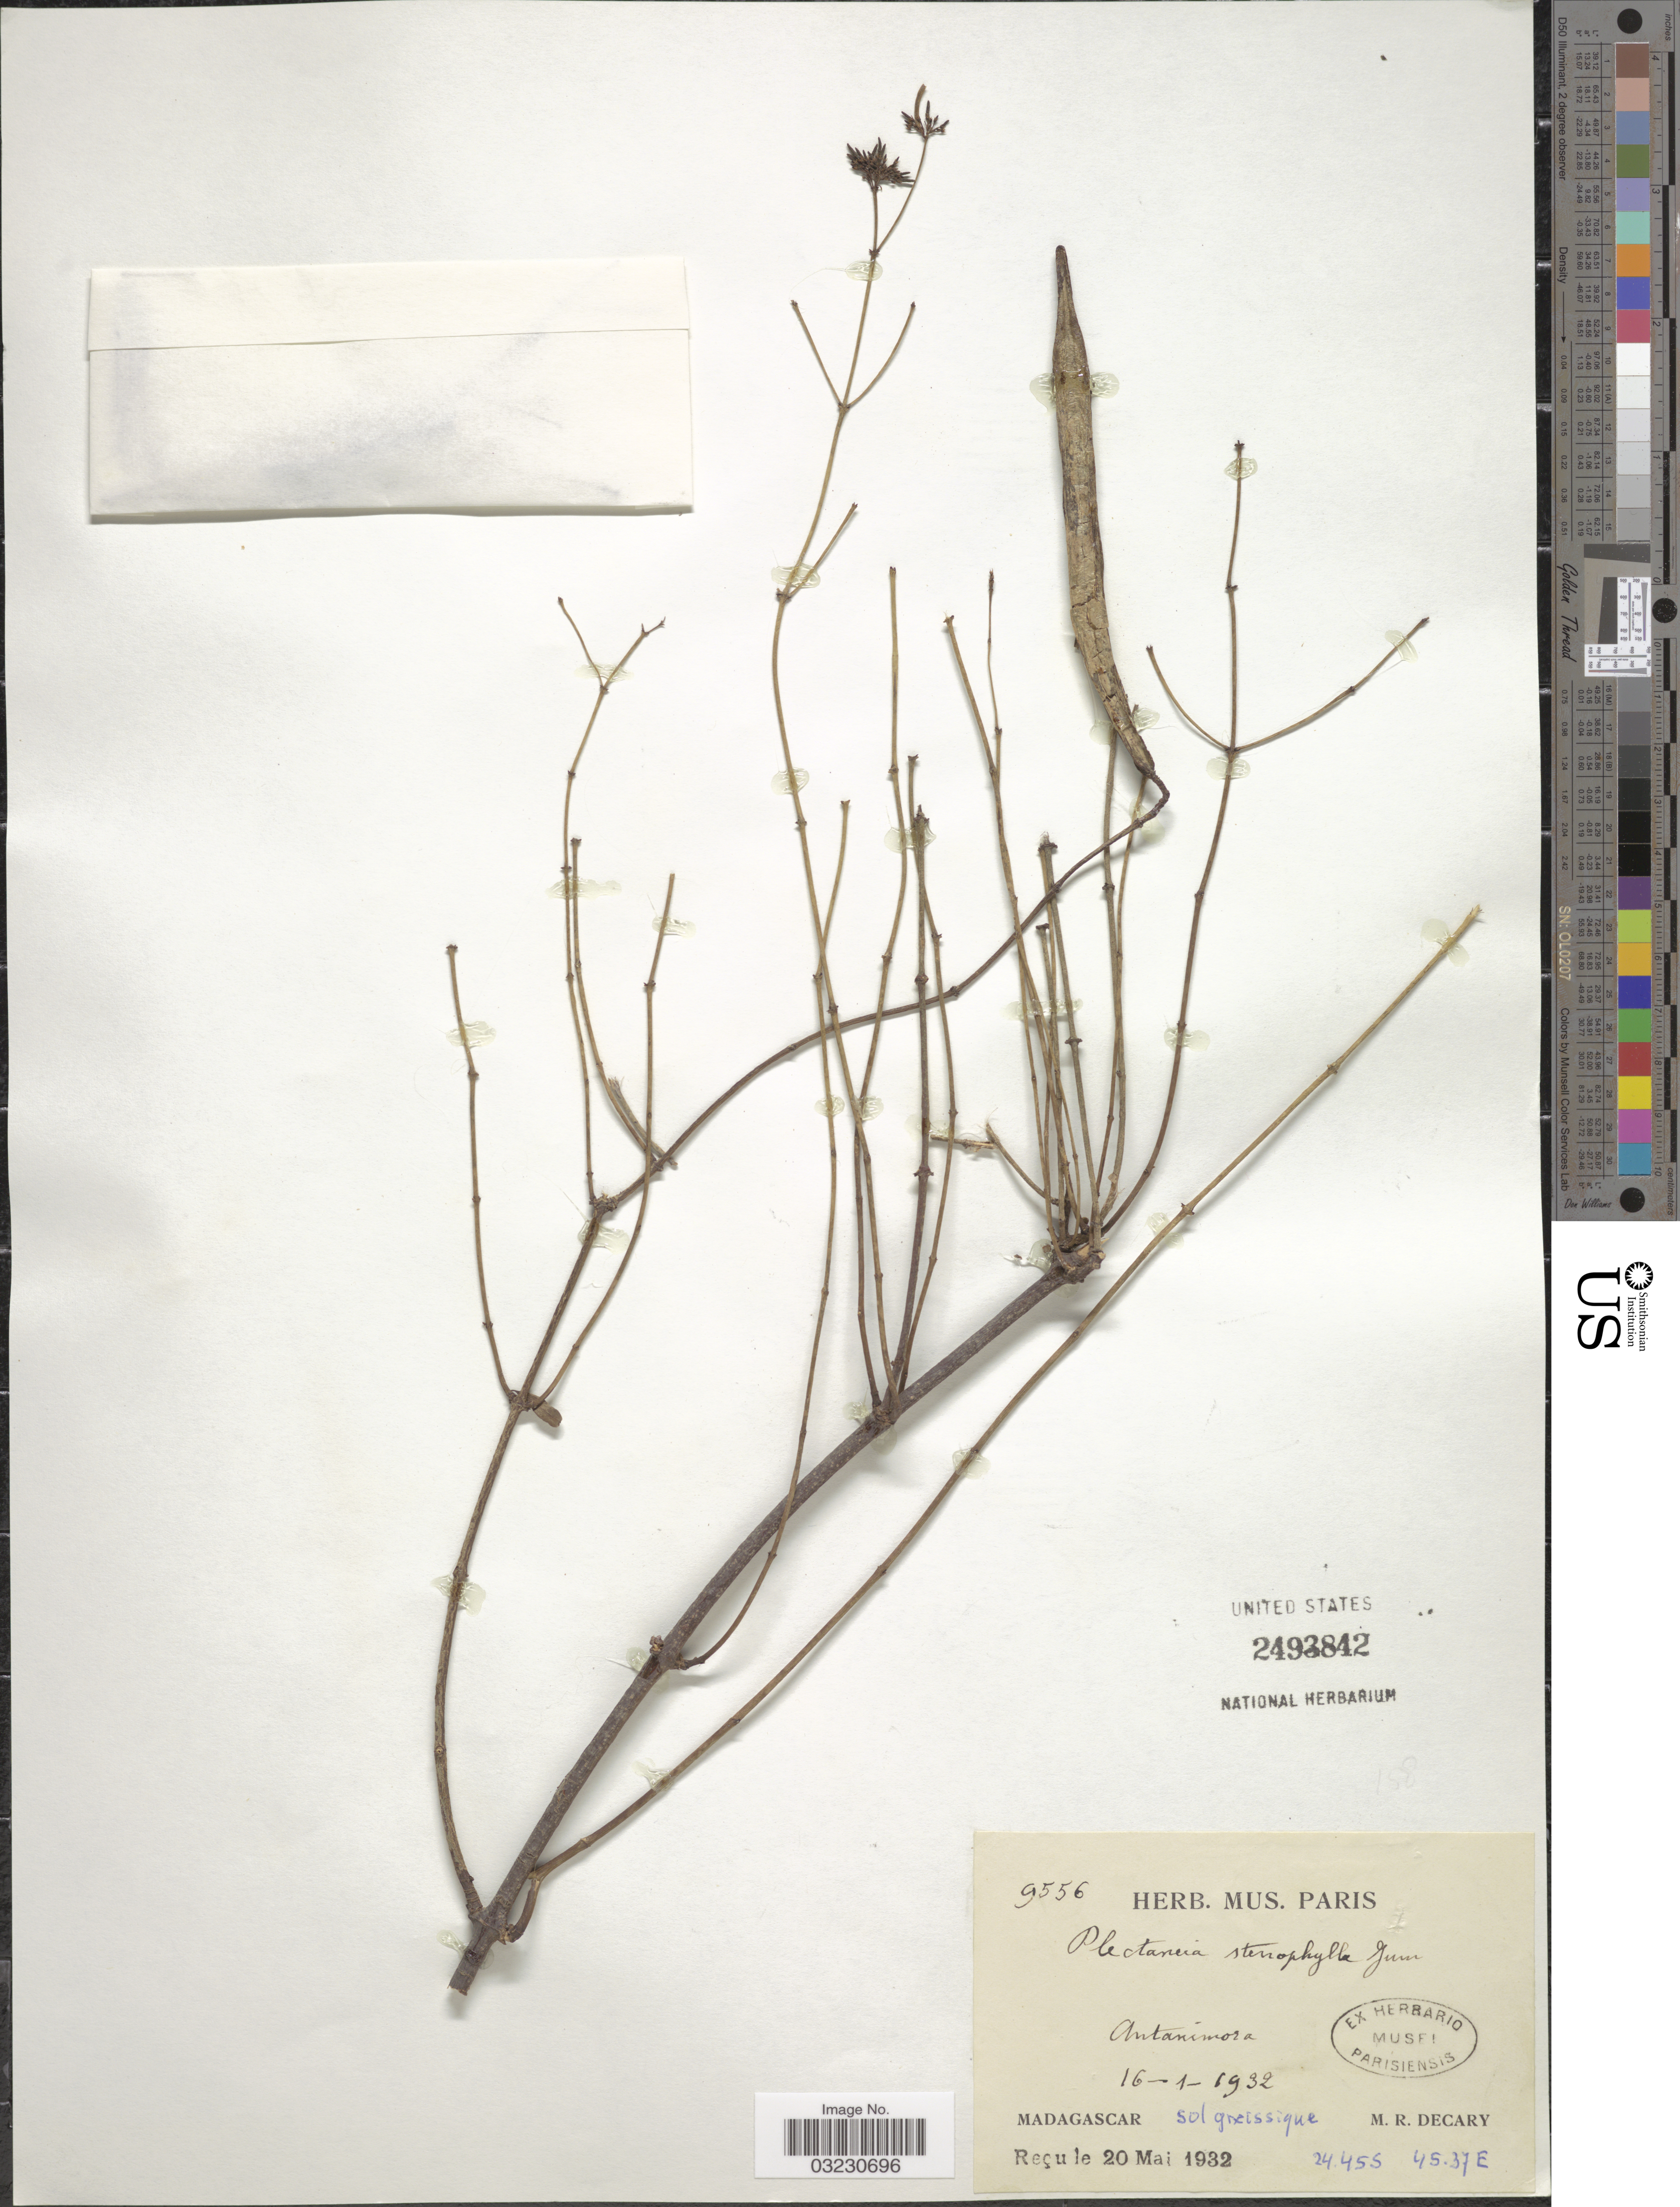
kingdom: Plantae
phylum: Tracheophyta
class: Magnoliopsida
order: Gentianales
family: Apocynaceae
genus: Plectaneia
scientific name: Plectaneia stenophylla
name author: Jum.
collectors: R. Decary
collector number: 9556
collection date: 1932-01-16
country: Madagascar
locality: Antanimora. Sol Gneissique [unsure placement]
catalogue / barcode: US 2493842